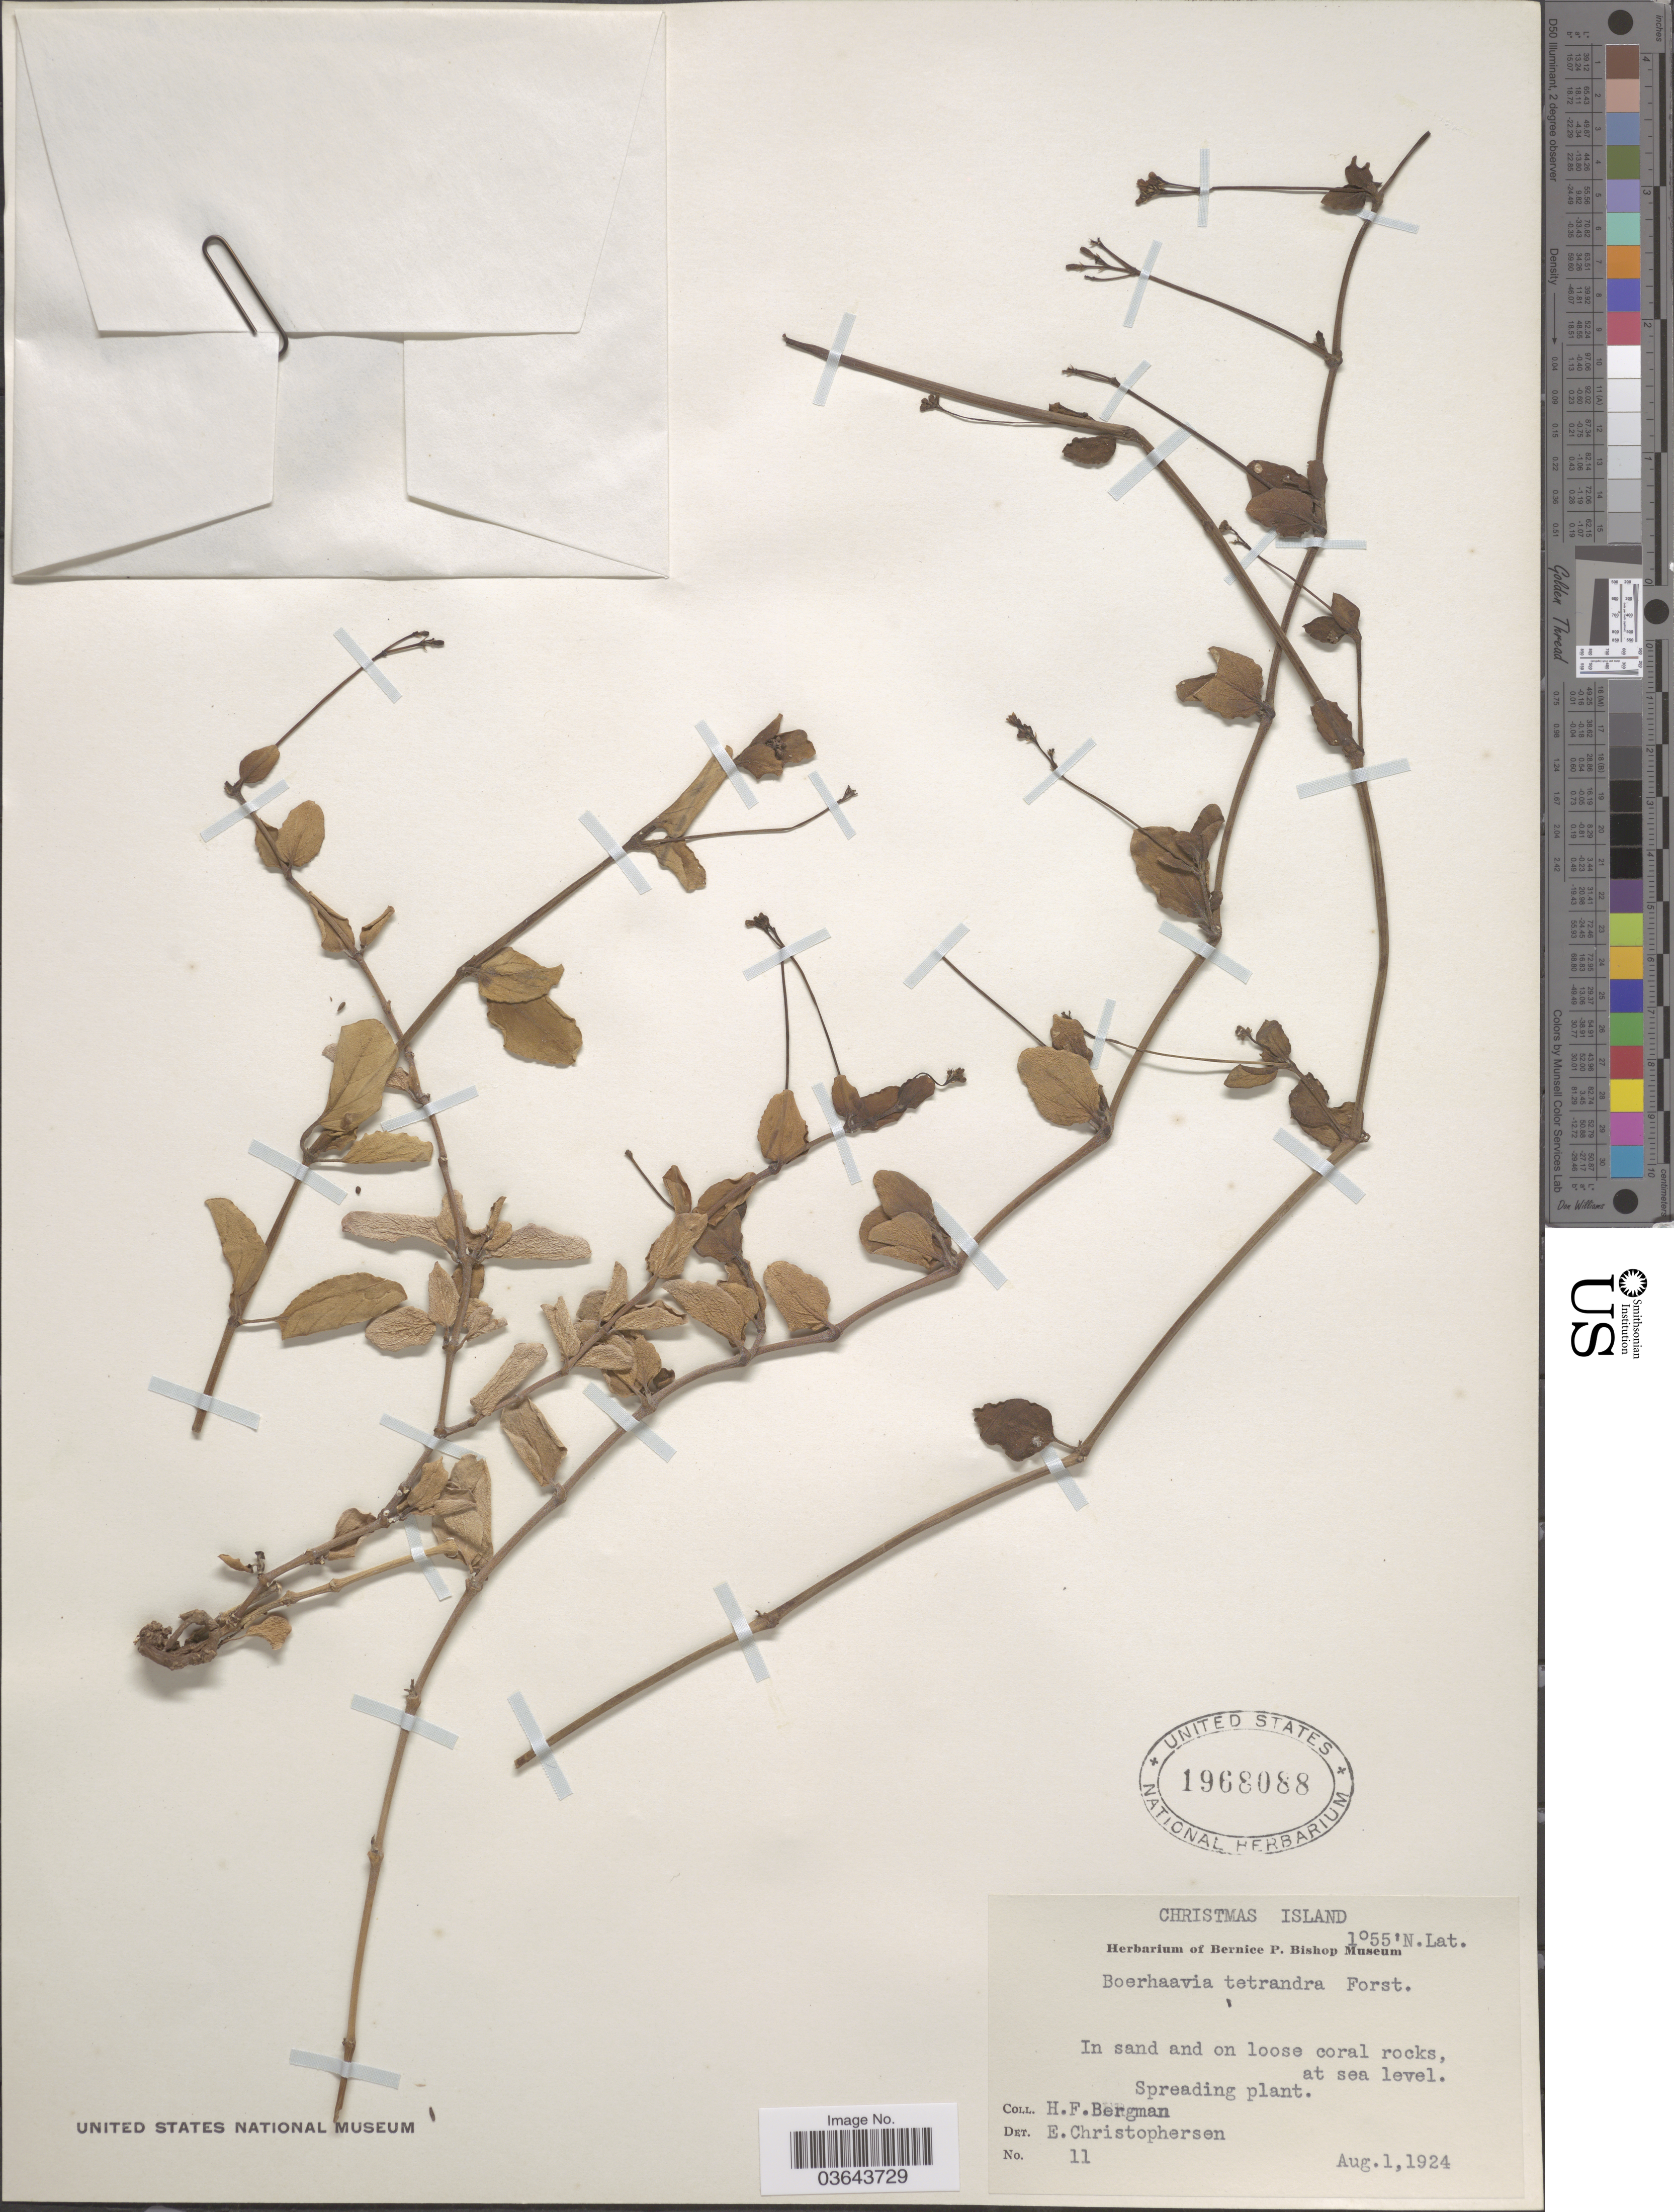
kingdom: Plantae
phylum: Tracheophyta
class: Magnoliopsida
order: Caryophyllales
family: Nyctaginaceae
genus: Boerhavia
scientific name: Boerhavia tetrandra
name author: G. Forst.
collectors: H. Bergman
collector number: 11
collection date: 1924-08-01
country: Kiribati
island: Kiritimati [Christmas] Atoll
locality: Christmas Island.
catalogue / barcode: US 1968088